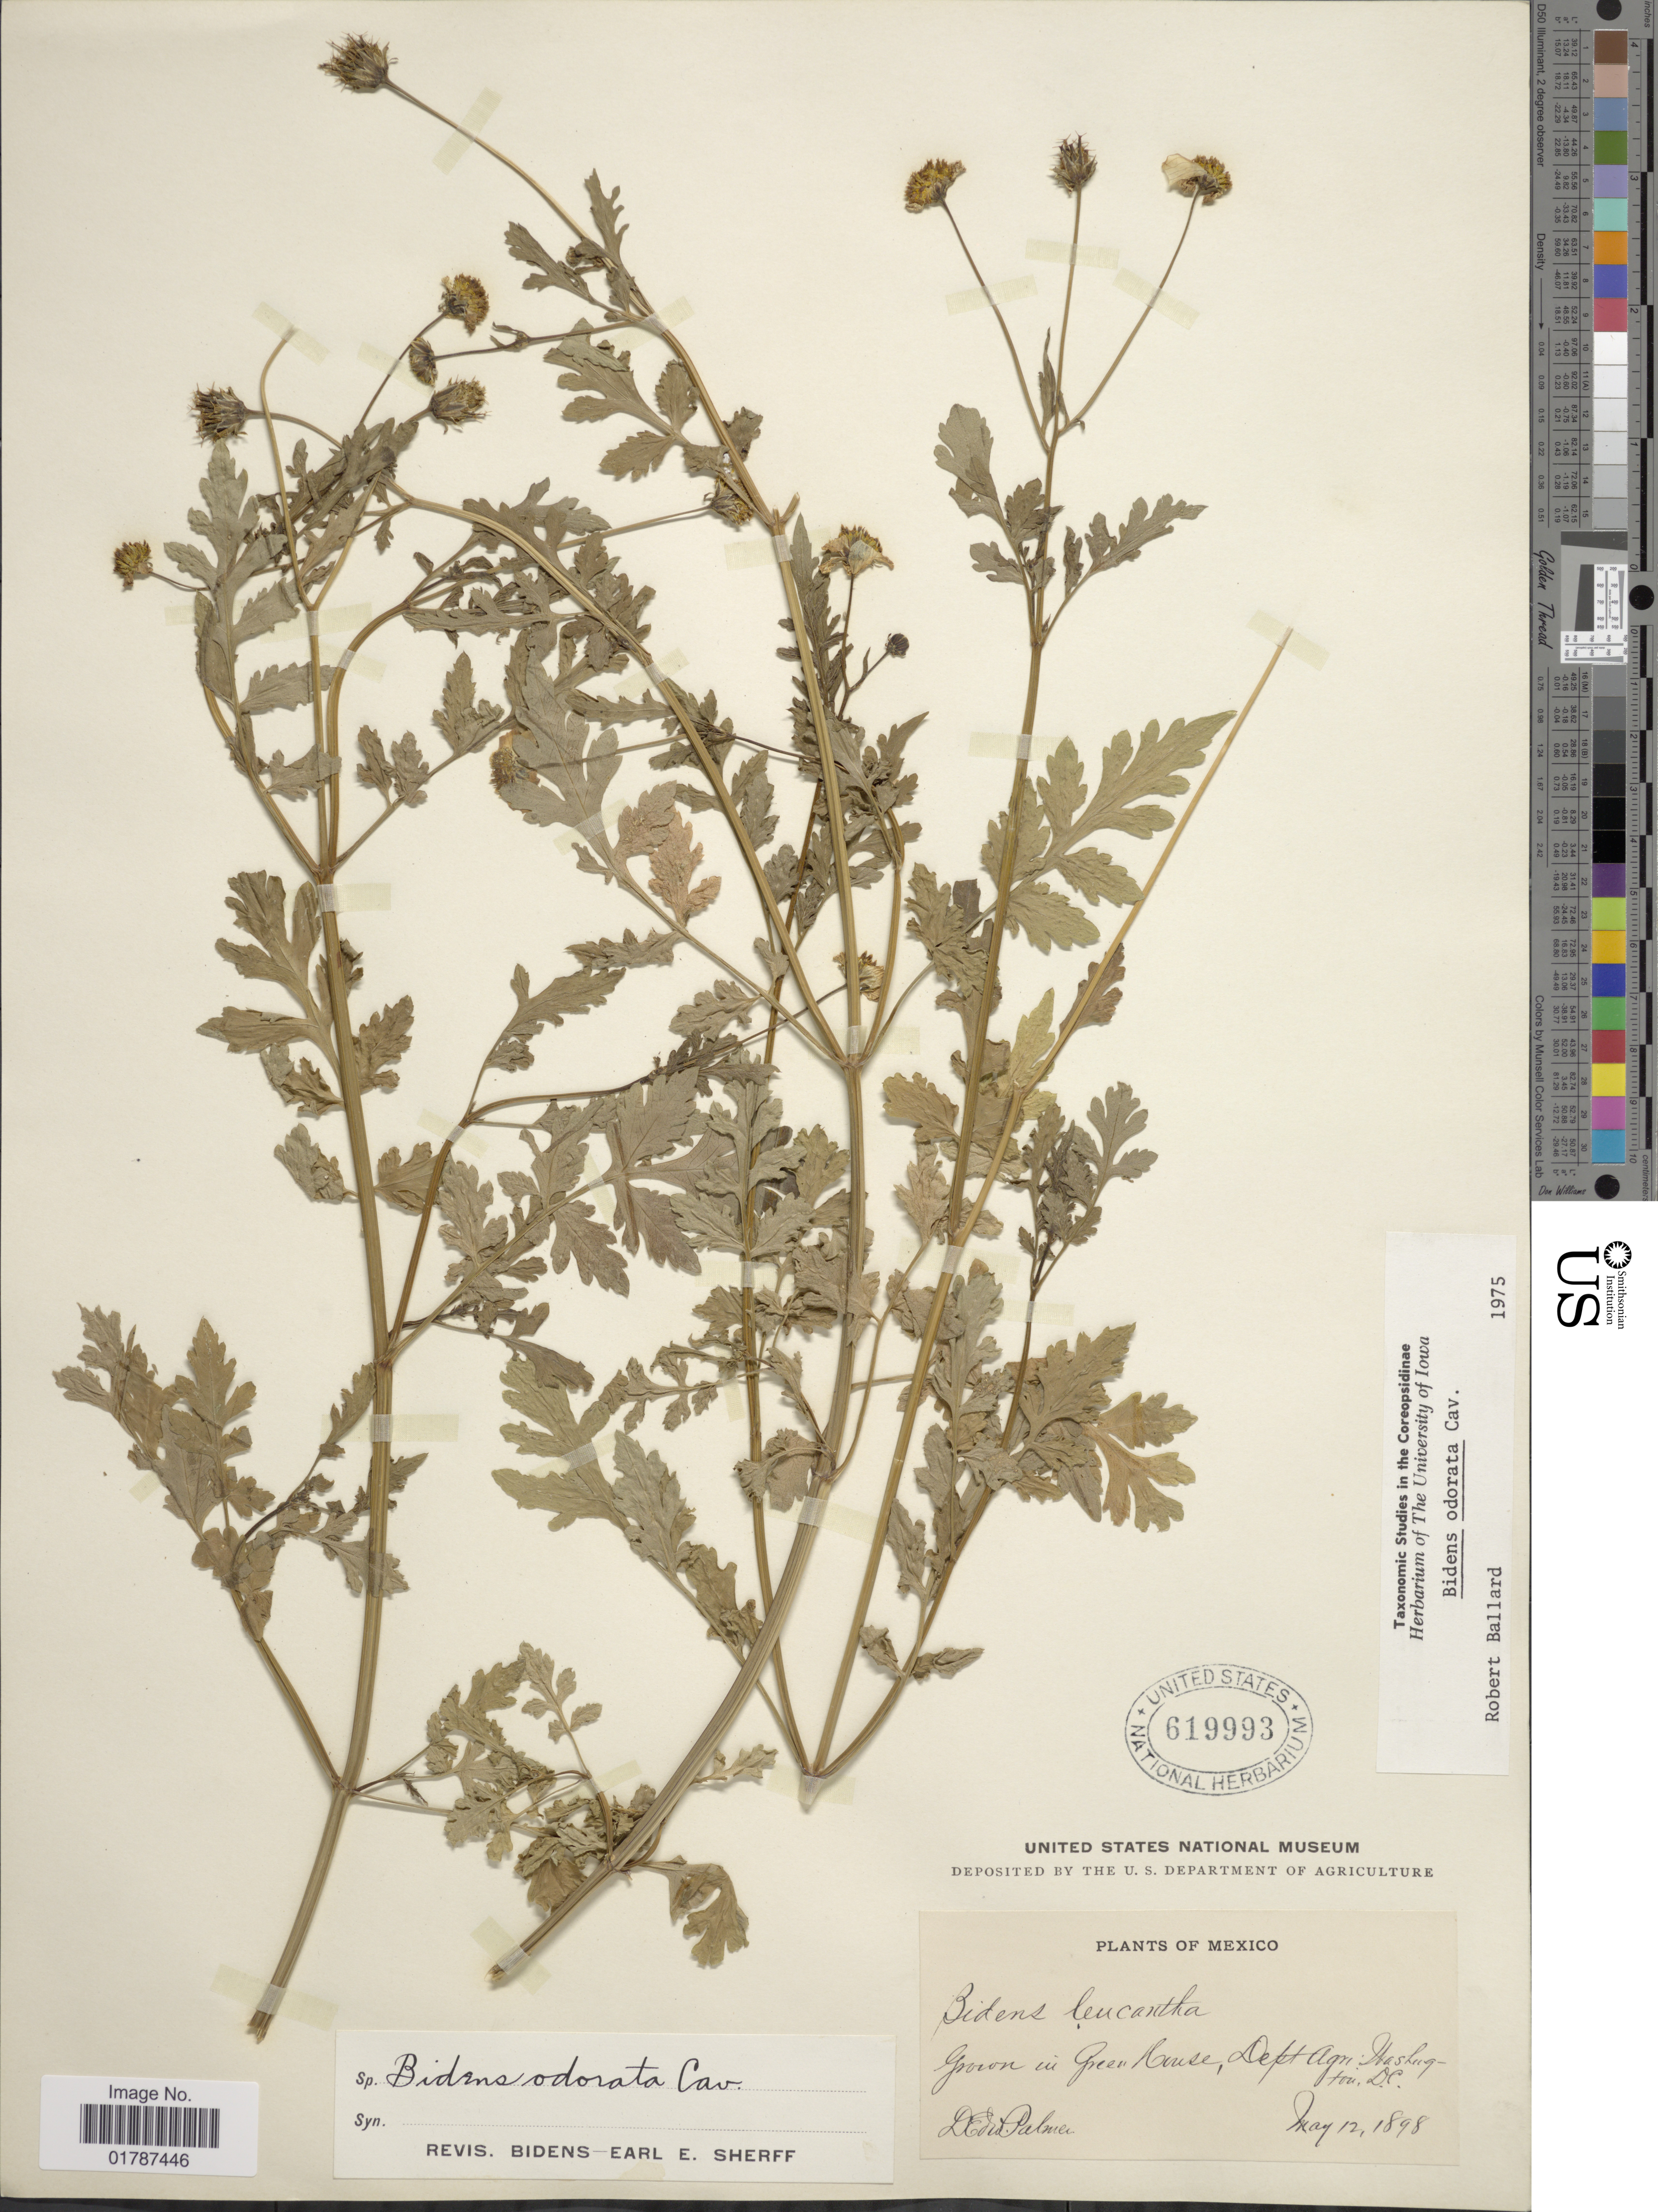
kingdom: Plantae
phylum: Tracheophyta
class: Magnoliopsida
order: Asterales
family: Asteraceae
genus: Bidens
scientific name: Bidens odorata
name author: Cav.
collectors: E. Palmer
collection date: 1898-05-12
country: Mexico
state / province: Aguascalientes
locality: Grown in Greene House, Dept. Agri. Washington D. C.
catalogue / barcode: US 619993